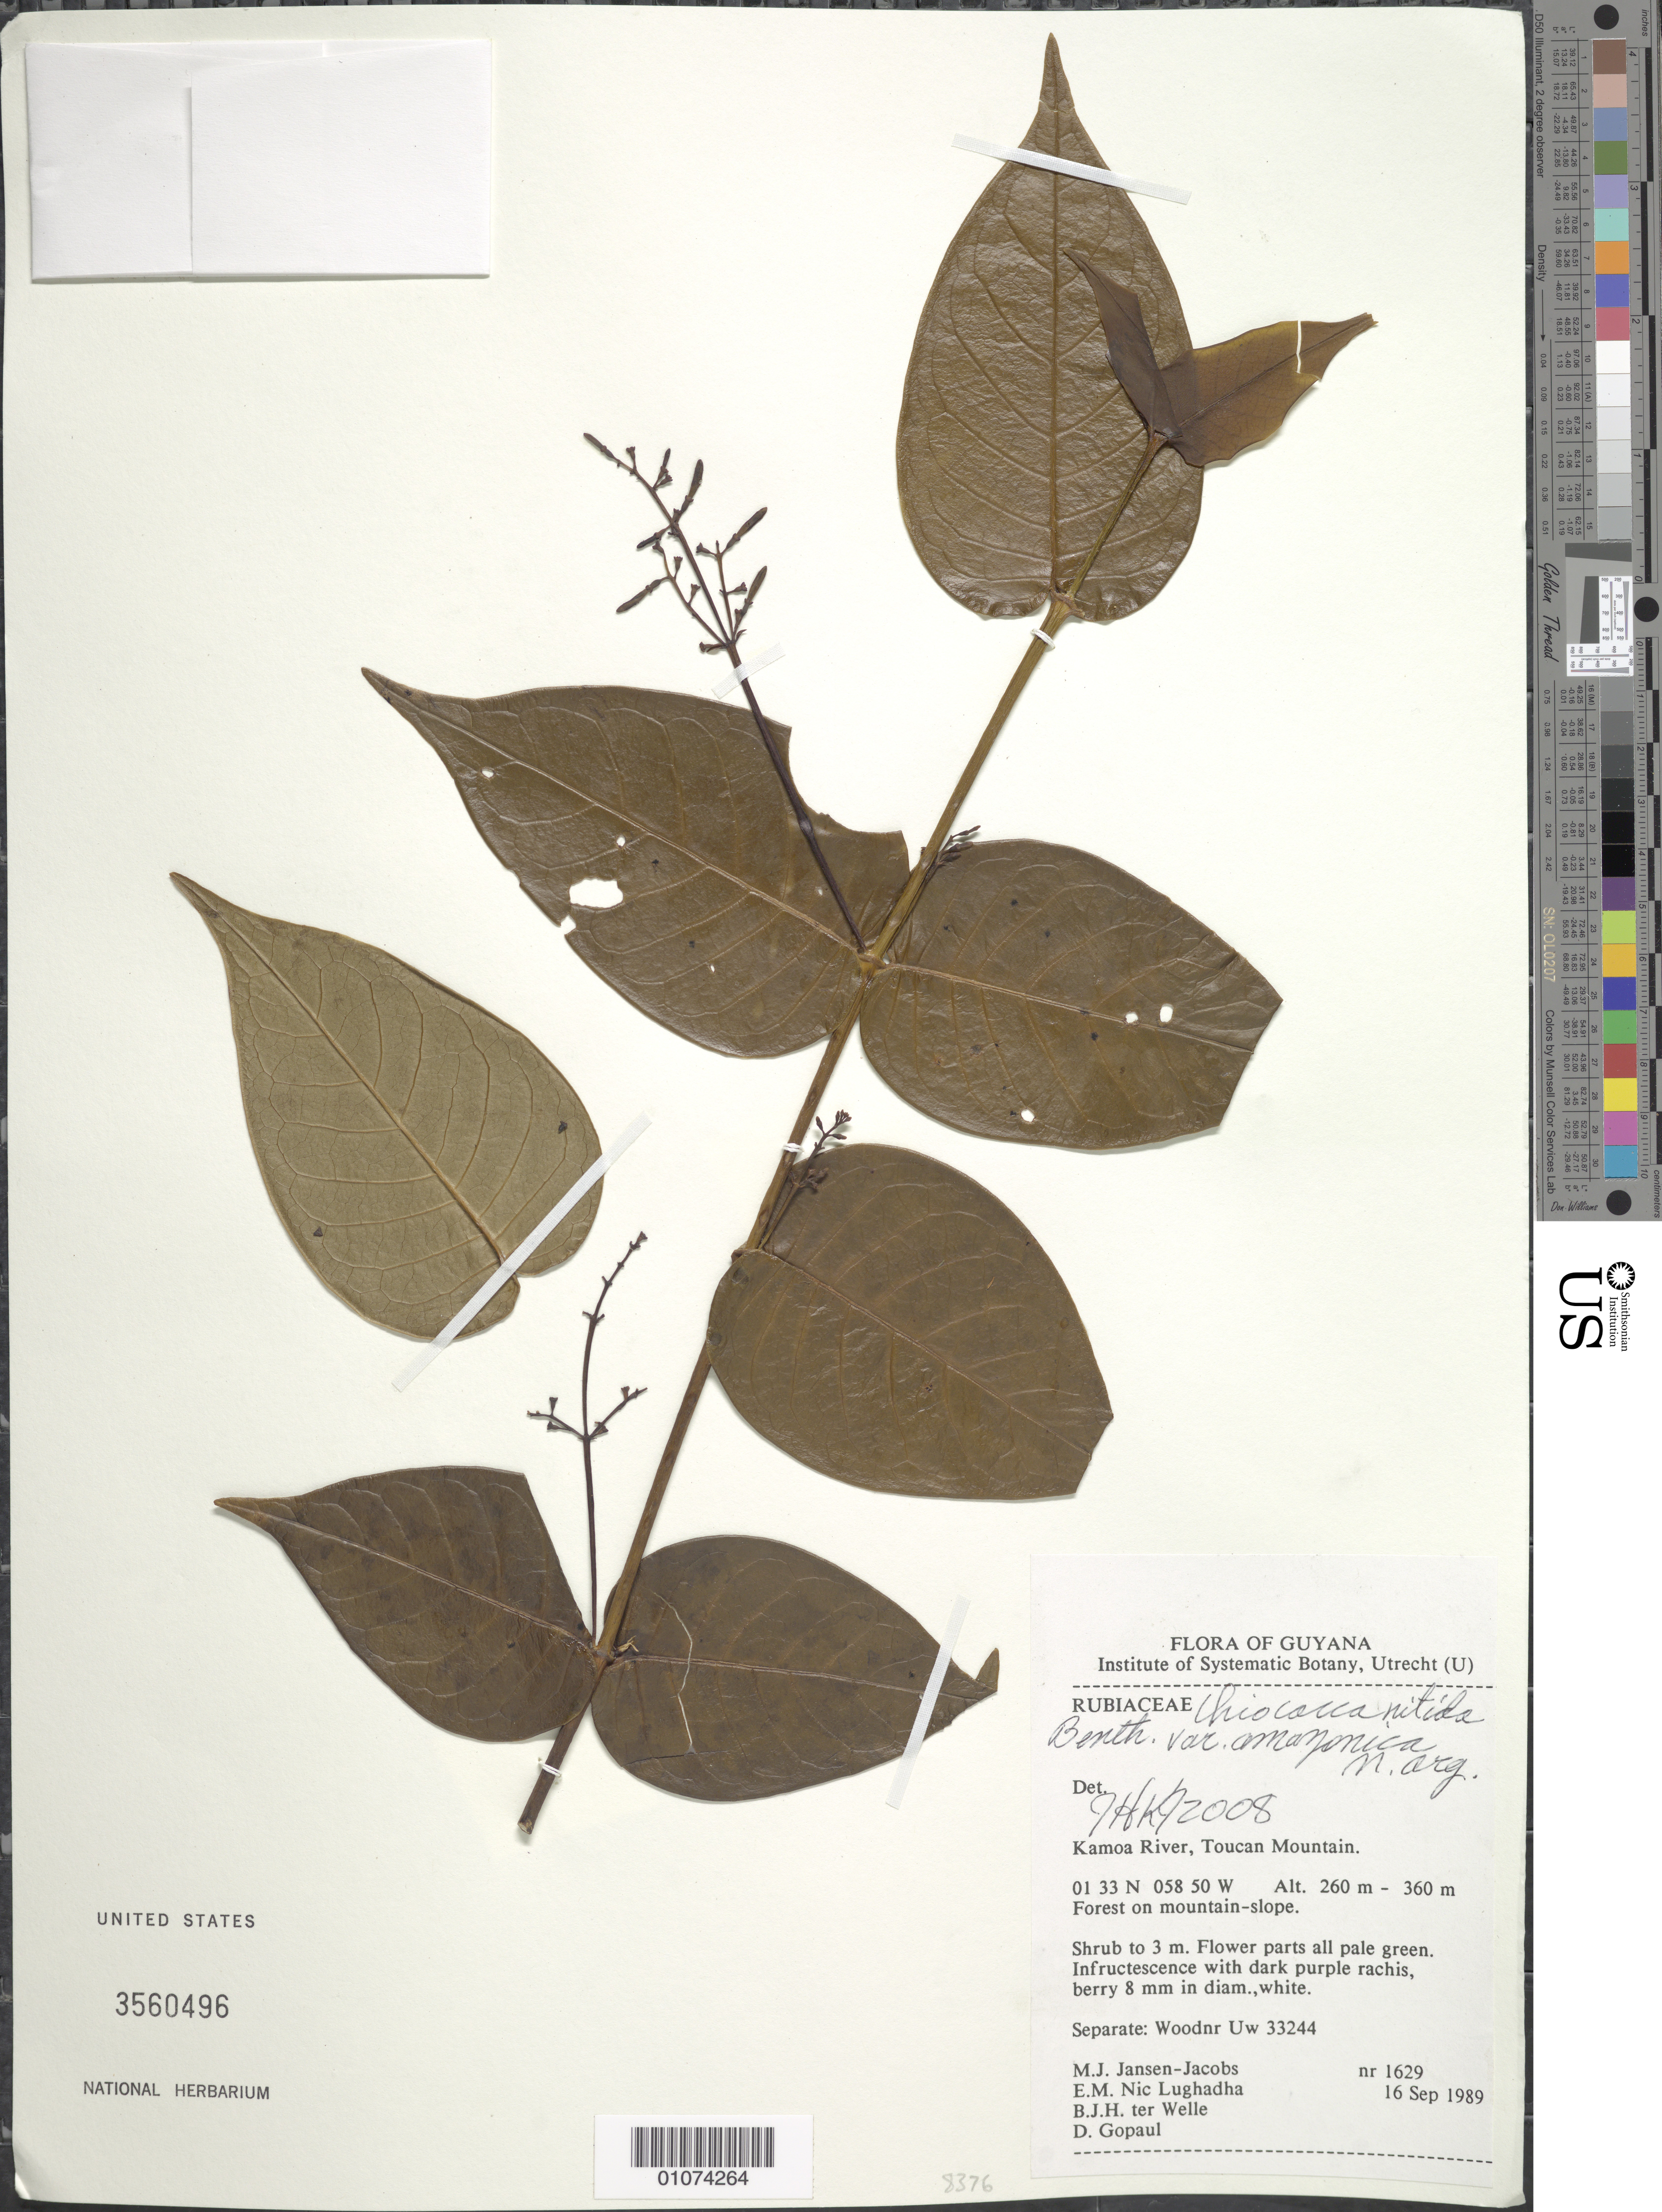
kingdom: Plantae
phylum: Tracheophyta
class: Magnoliopsida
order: Gentianales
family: Rubiaceae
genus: Chiococca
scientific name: Chiococca nitida var. amazonica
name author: Müll. Arg.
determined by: Kirkbride, J. H.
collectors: M. J. Jansen-Jacobs, E. Nic Lughadha, B. Welle & D. Gopaul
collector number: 1629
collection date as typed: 16-Sep-89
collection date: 1989-09-16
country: Guyana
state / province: U. Takutu-U. Essequibo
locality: Kamoa River, Toucan Mountain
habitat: Forest on mountain slope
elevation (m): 260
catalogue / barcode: US 3560496